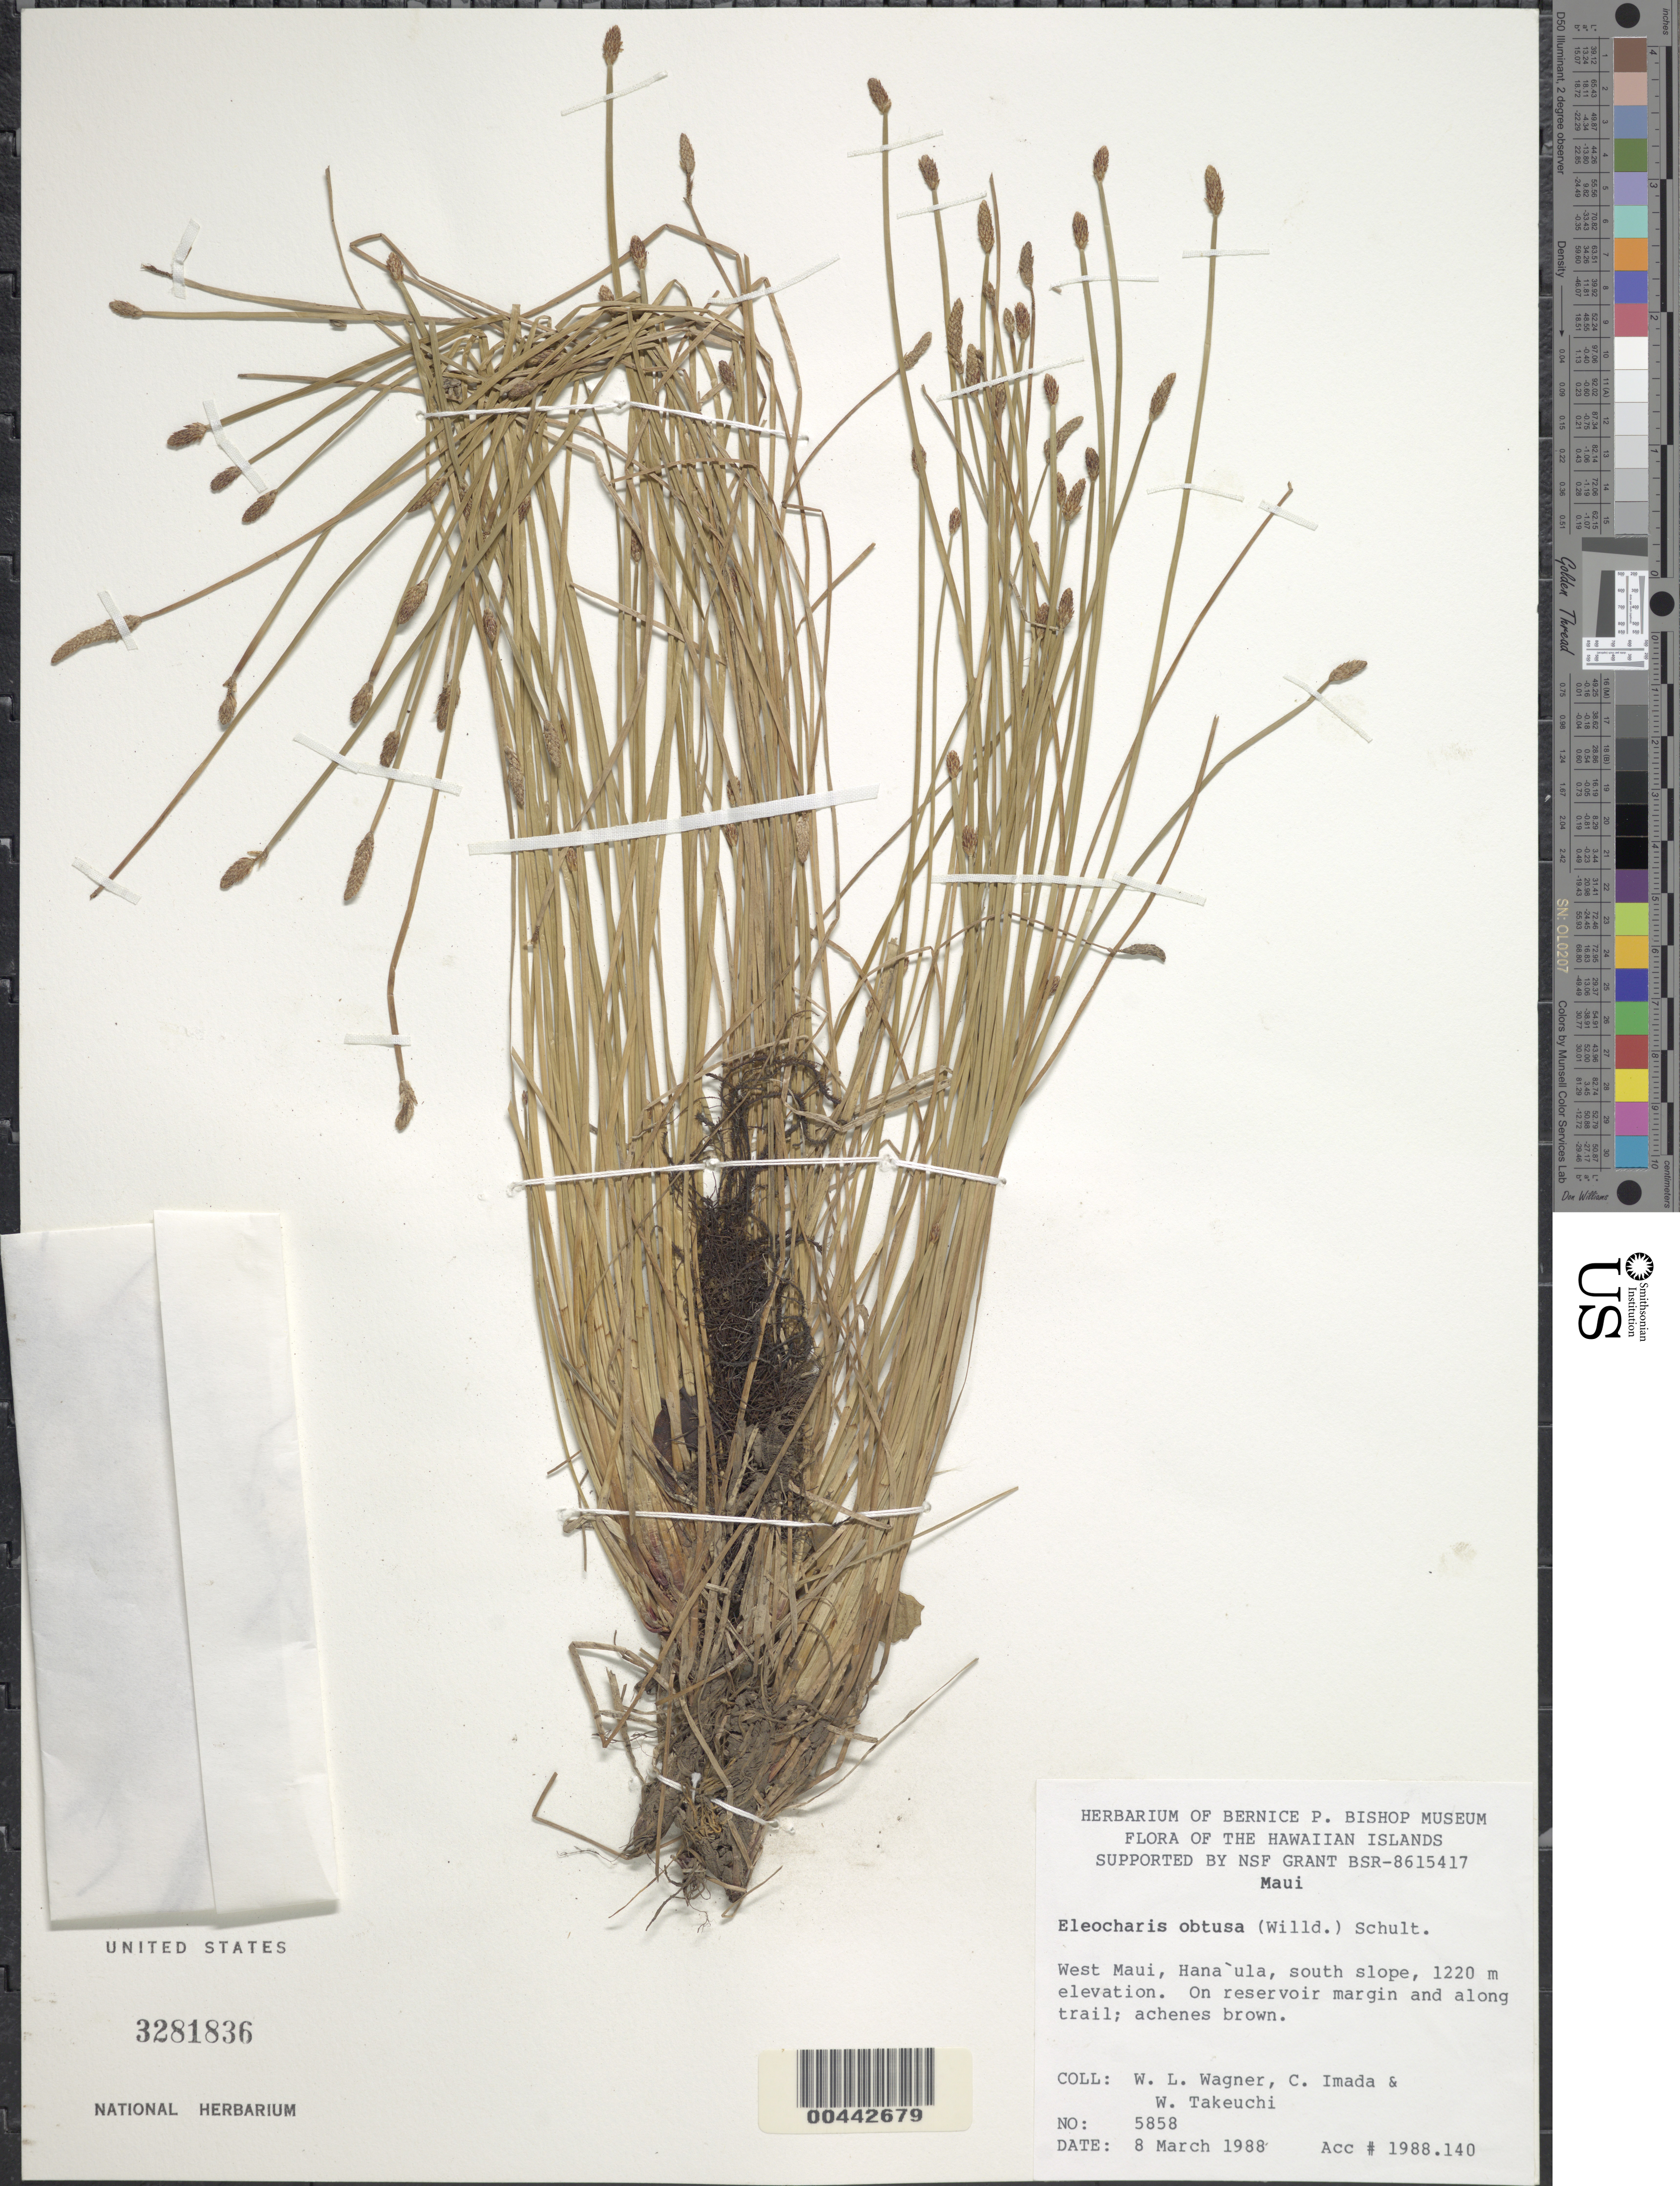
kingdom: Plantae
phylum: Tracheophyta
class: Liliopsida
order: Poales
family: Cyperaceae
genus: Eleocharis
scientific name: Eleocharis obtusa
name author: (Willd.) Schult.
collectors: W. L. Wagner, C. Imada & W. N. Takeuchi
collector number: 5858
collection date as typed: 8 Mar 1988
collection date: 1988-03-08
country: United States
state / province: Hawaii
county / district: Maui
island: Maui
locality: West Maui, Hana'ula, south slope, on reservoir margin and long trail.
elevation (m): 1220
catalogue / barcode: US 3281836